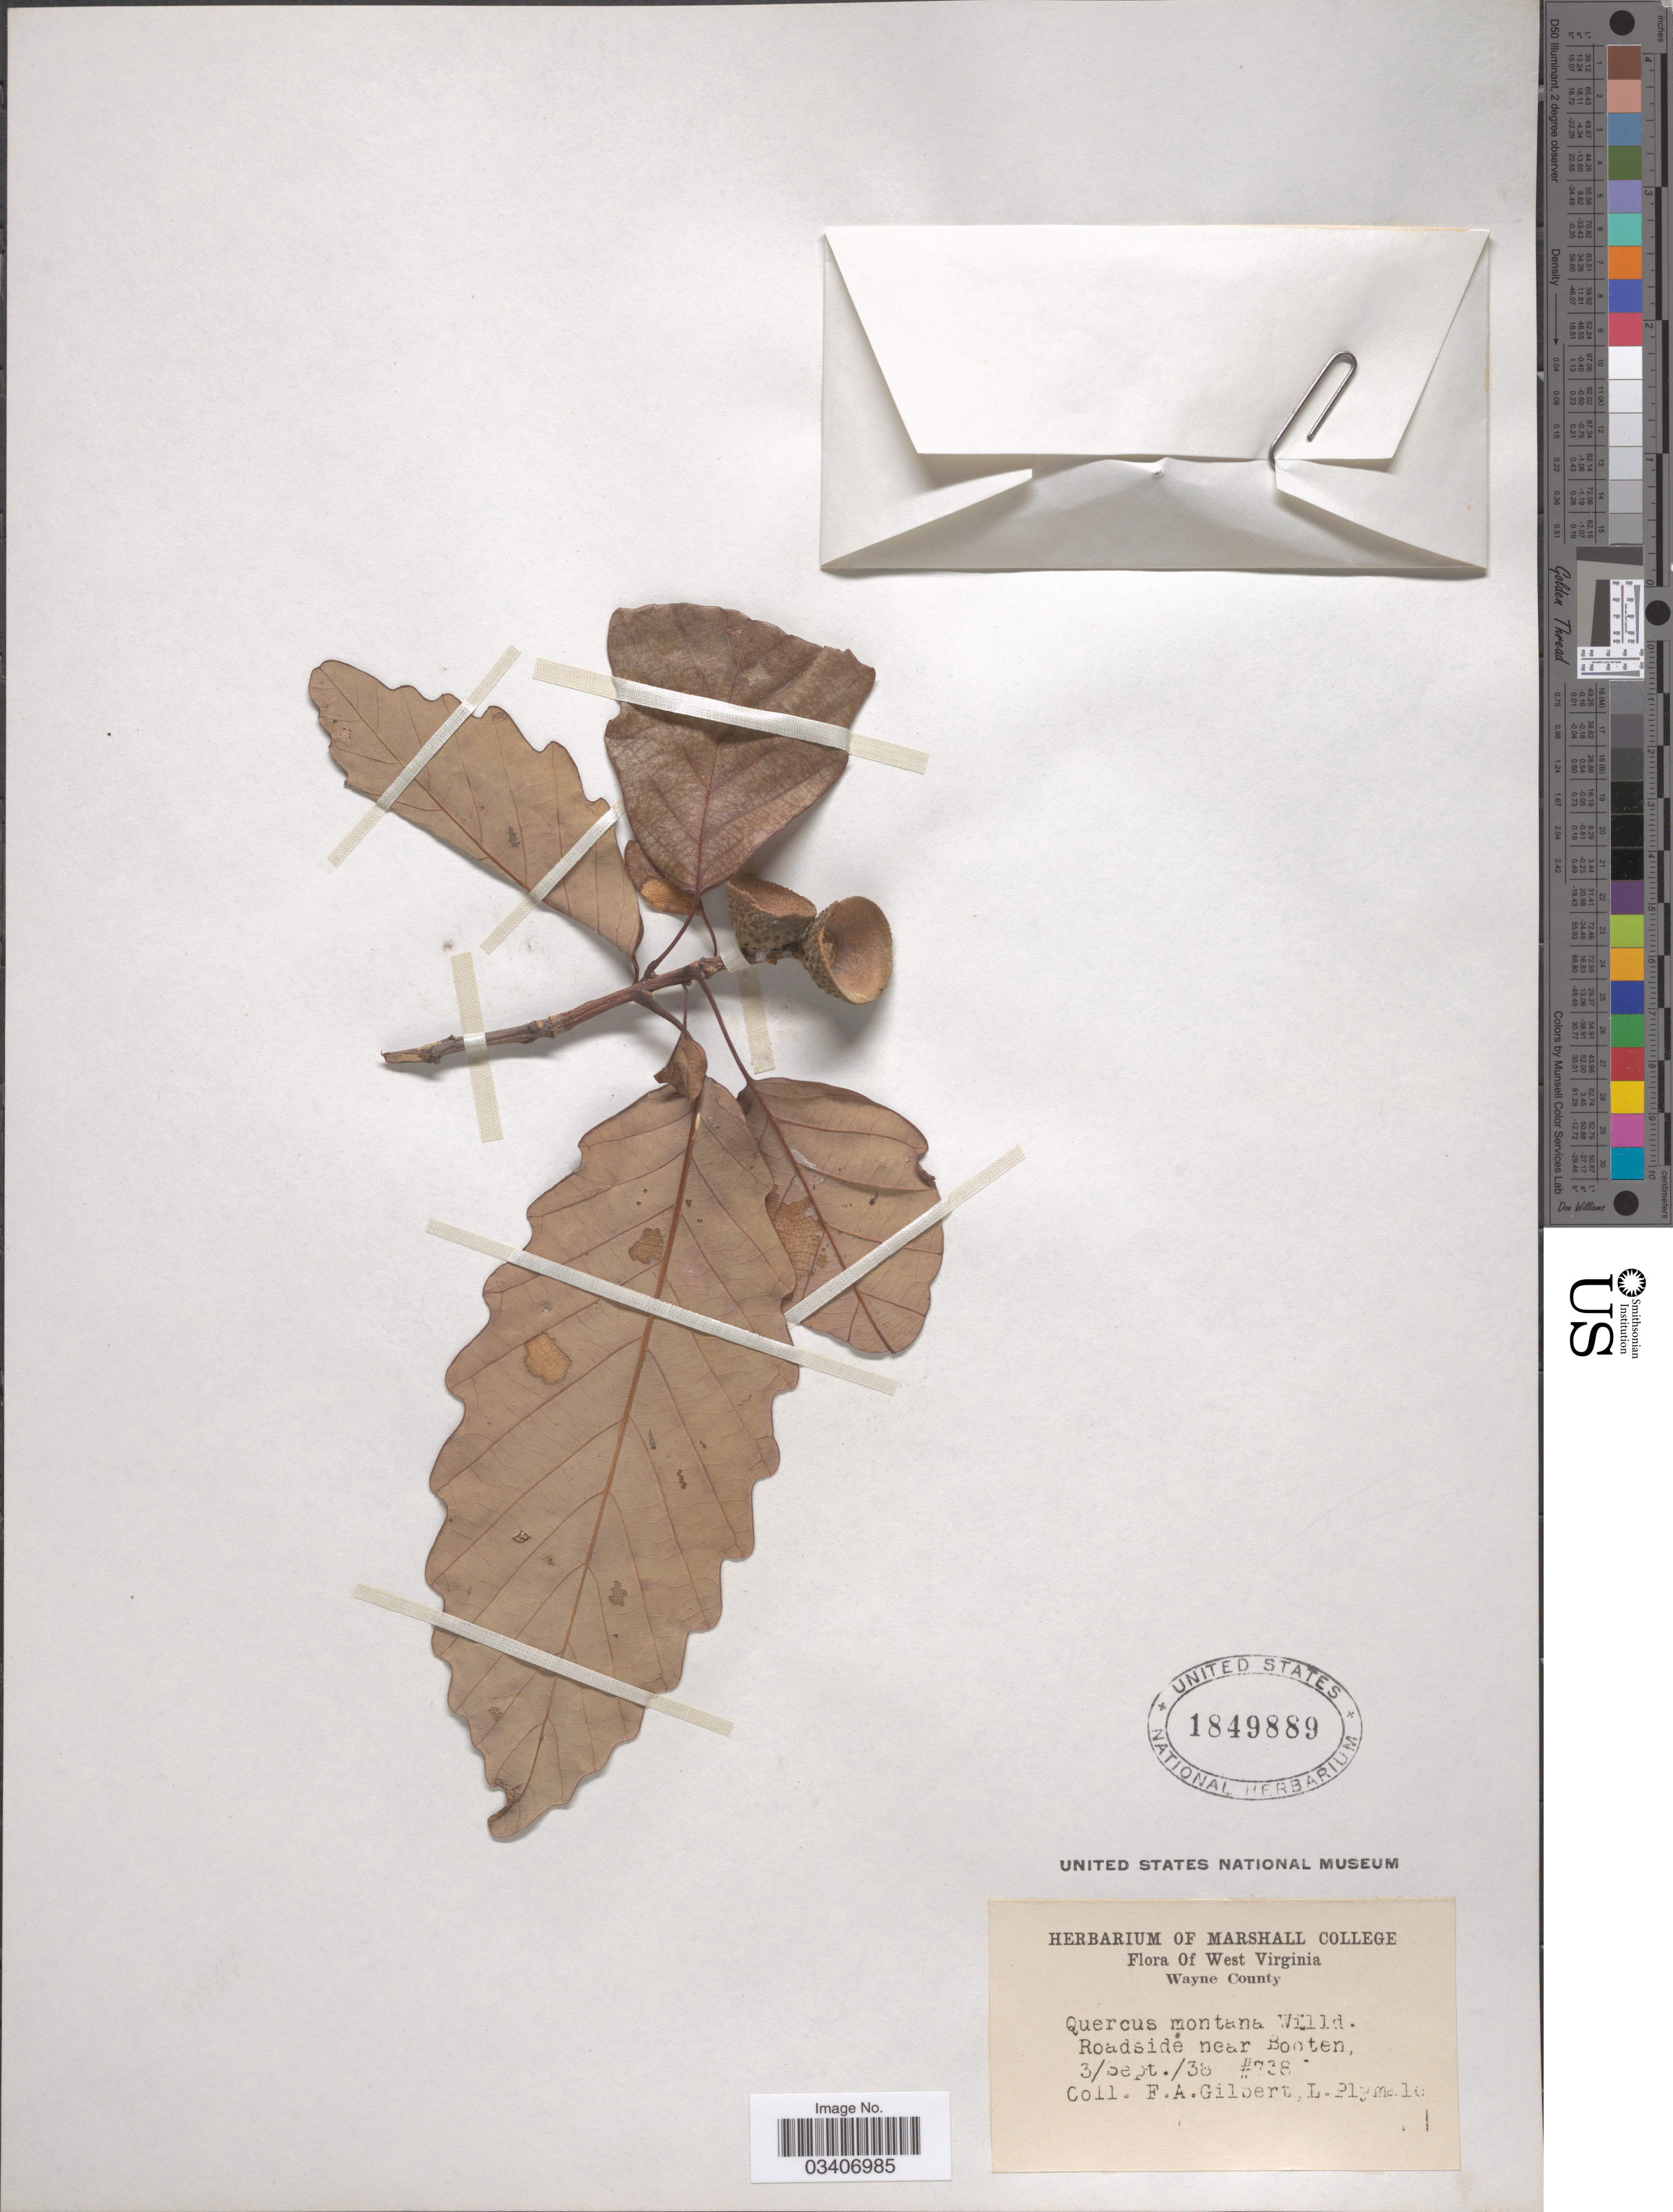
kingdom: Plantae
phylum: Tracheophyta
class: Magnoliopsida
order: Fagales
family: Fagaceae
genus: Quercus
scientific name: Quercus montana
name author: Willd.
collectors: F. A. Gilbert & L. Plymale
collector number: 738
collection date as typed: Transcribed d/m/y: 3/9/38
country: United States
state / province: West Virginia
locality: Roadside near Booten.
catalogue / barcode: US 1849889